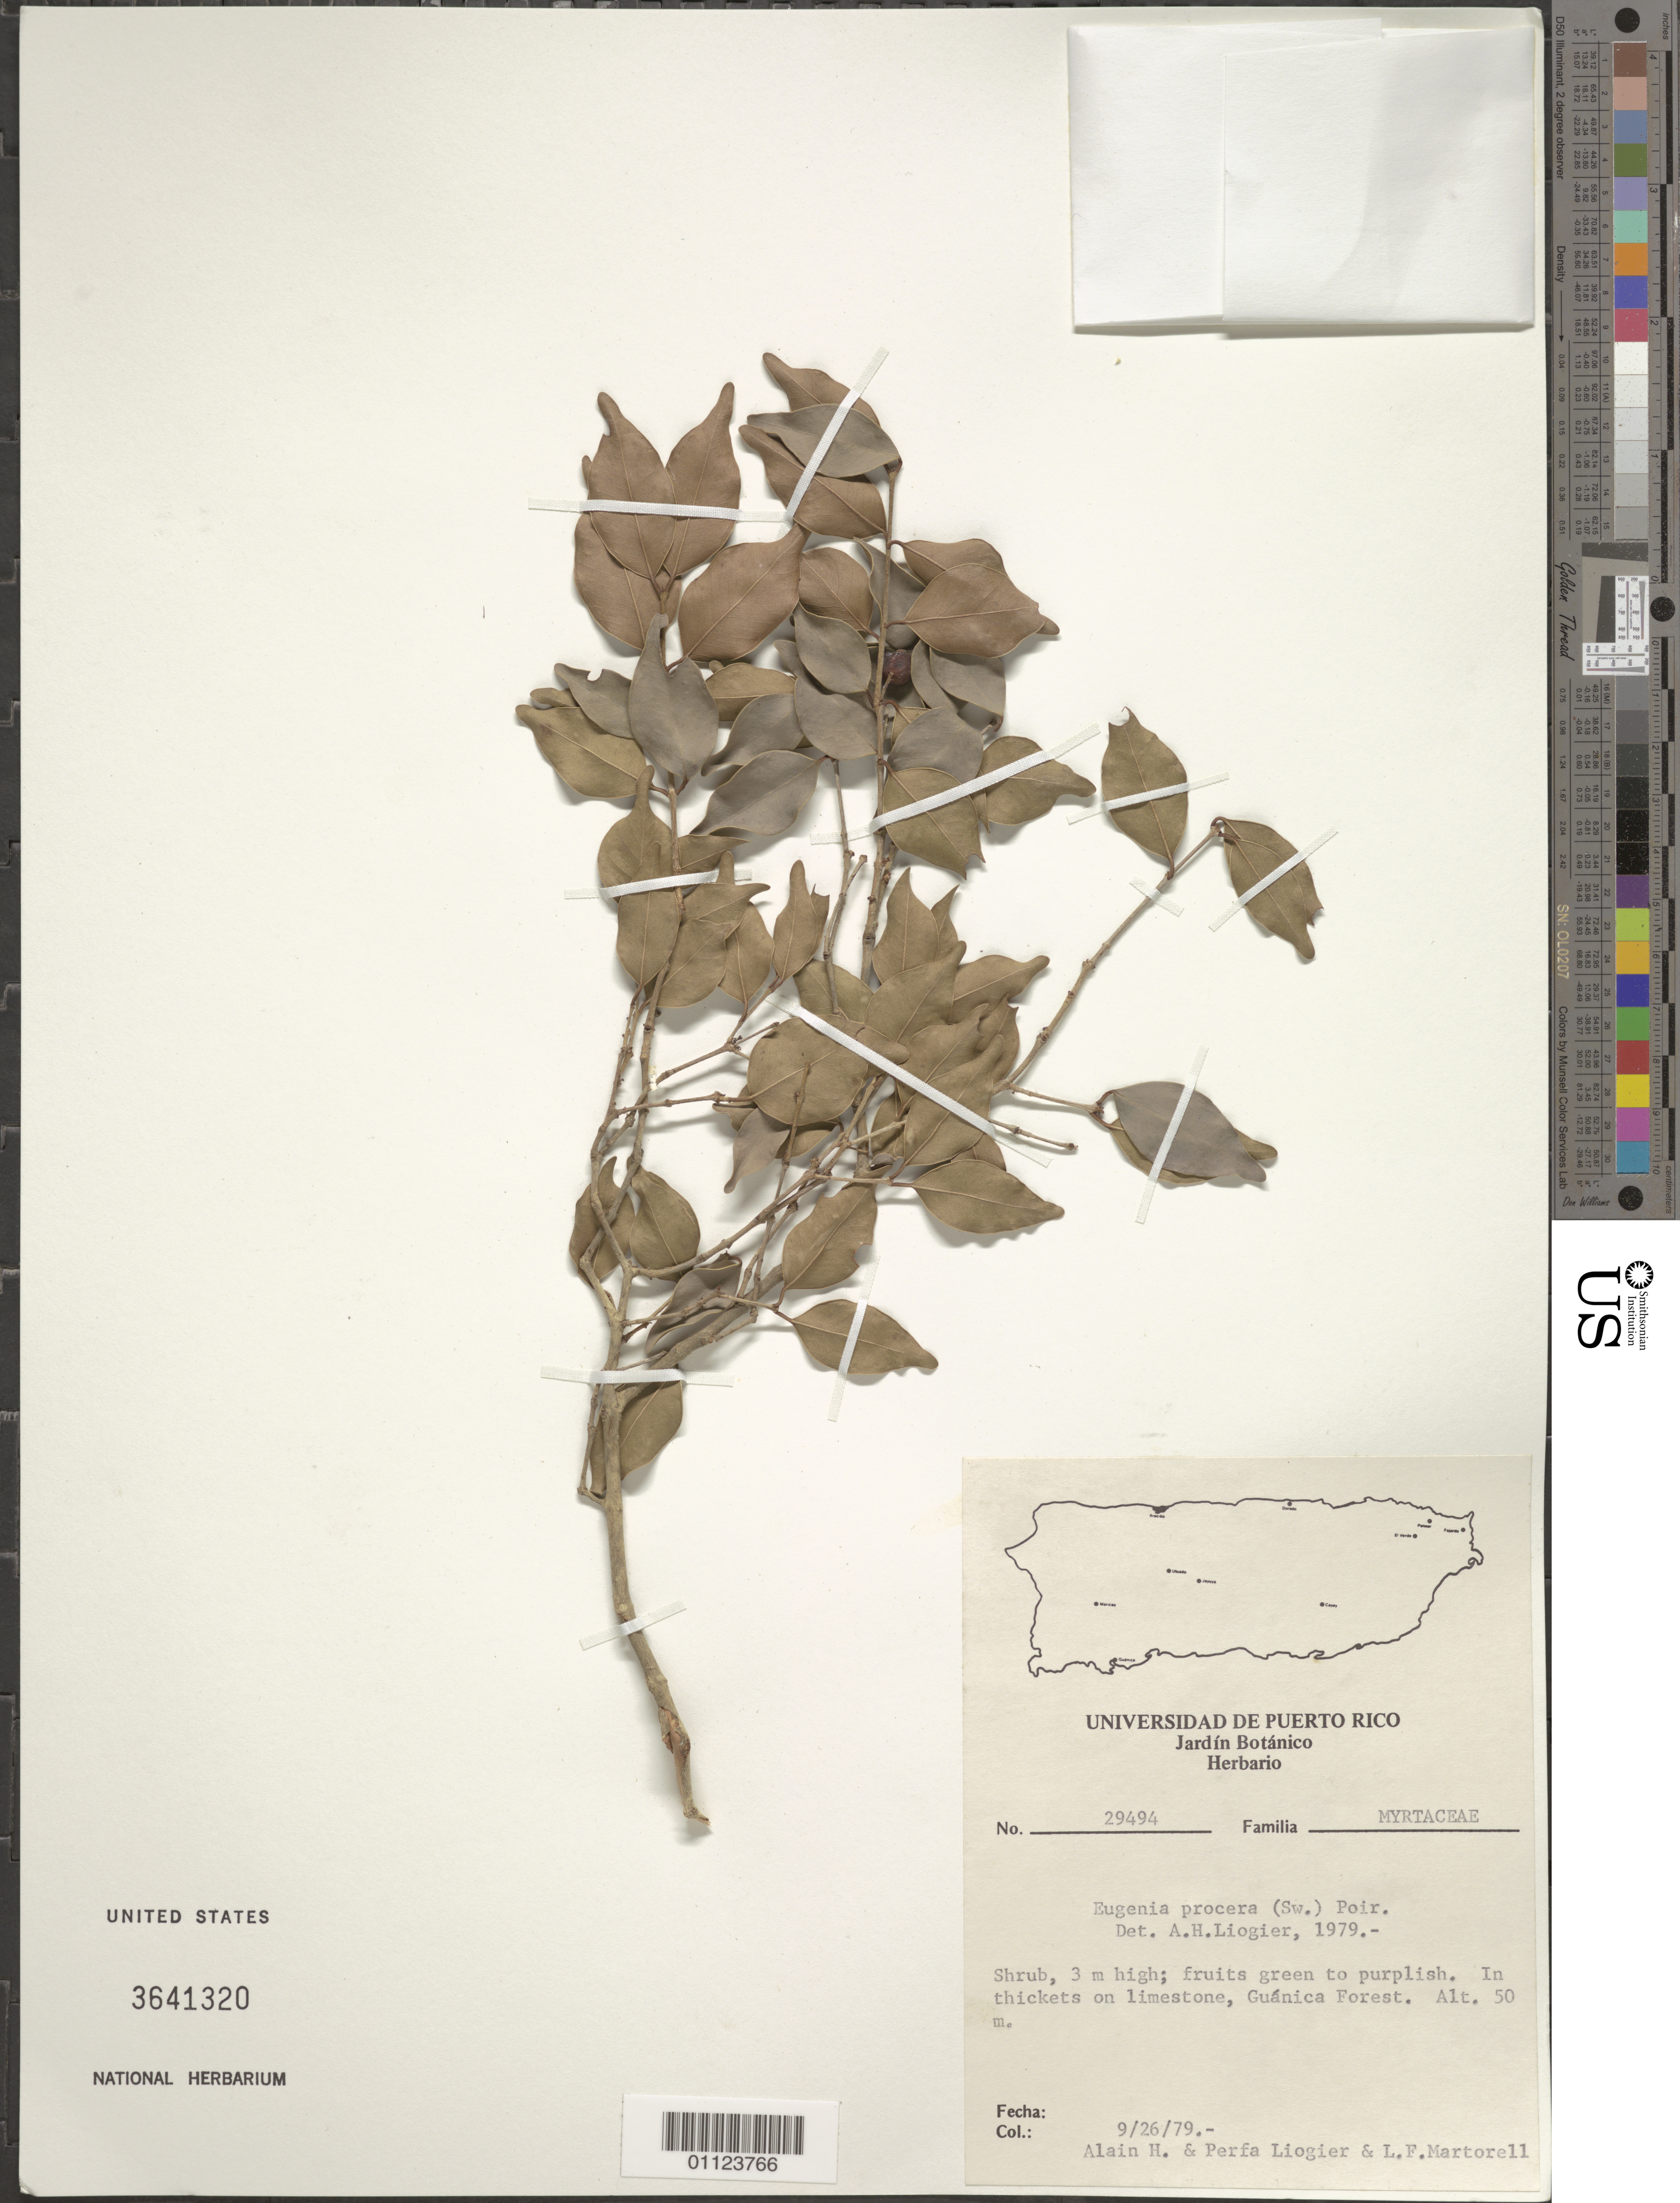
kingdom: Plantae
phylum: Tracheophyta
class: Magnoliopsida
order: Myrtales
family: Myrtaceae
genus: Eugenia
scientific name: Eugenia rhombea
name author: (O. Berg) Krug & Urb.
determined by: Flickinger, Jonathan A.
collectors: A. H. Liogier, M. P. Liogier & L. Martorell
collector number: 29494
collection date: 1979-09-26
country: Puerto Rico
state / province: Guánica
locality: Guánica Forest.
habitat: In thickets on limestone.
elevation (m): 50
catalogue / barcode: US 3641320